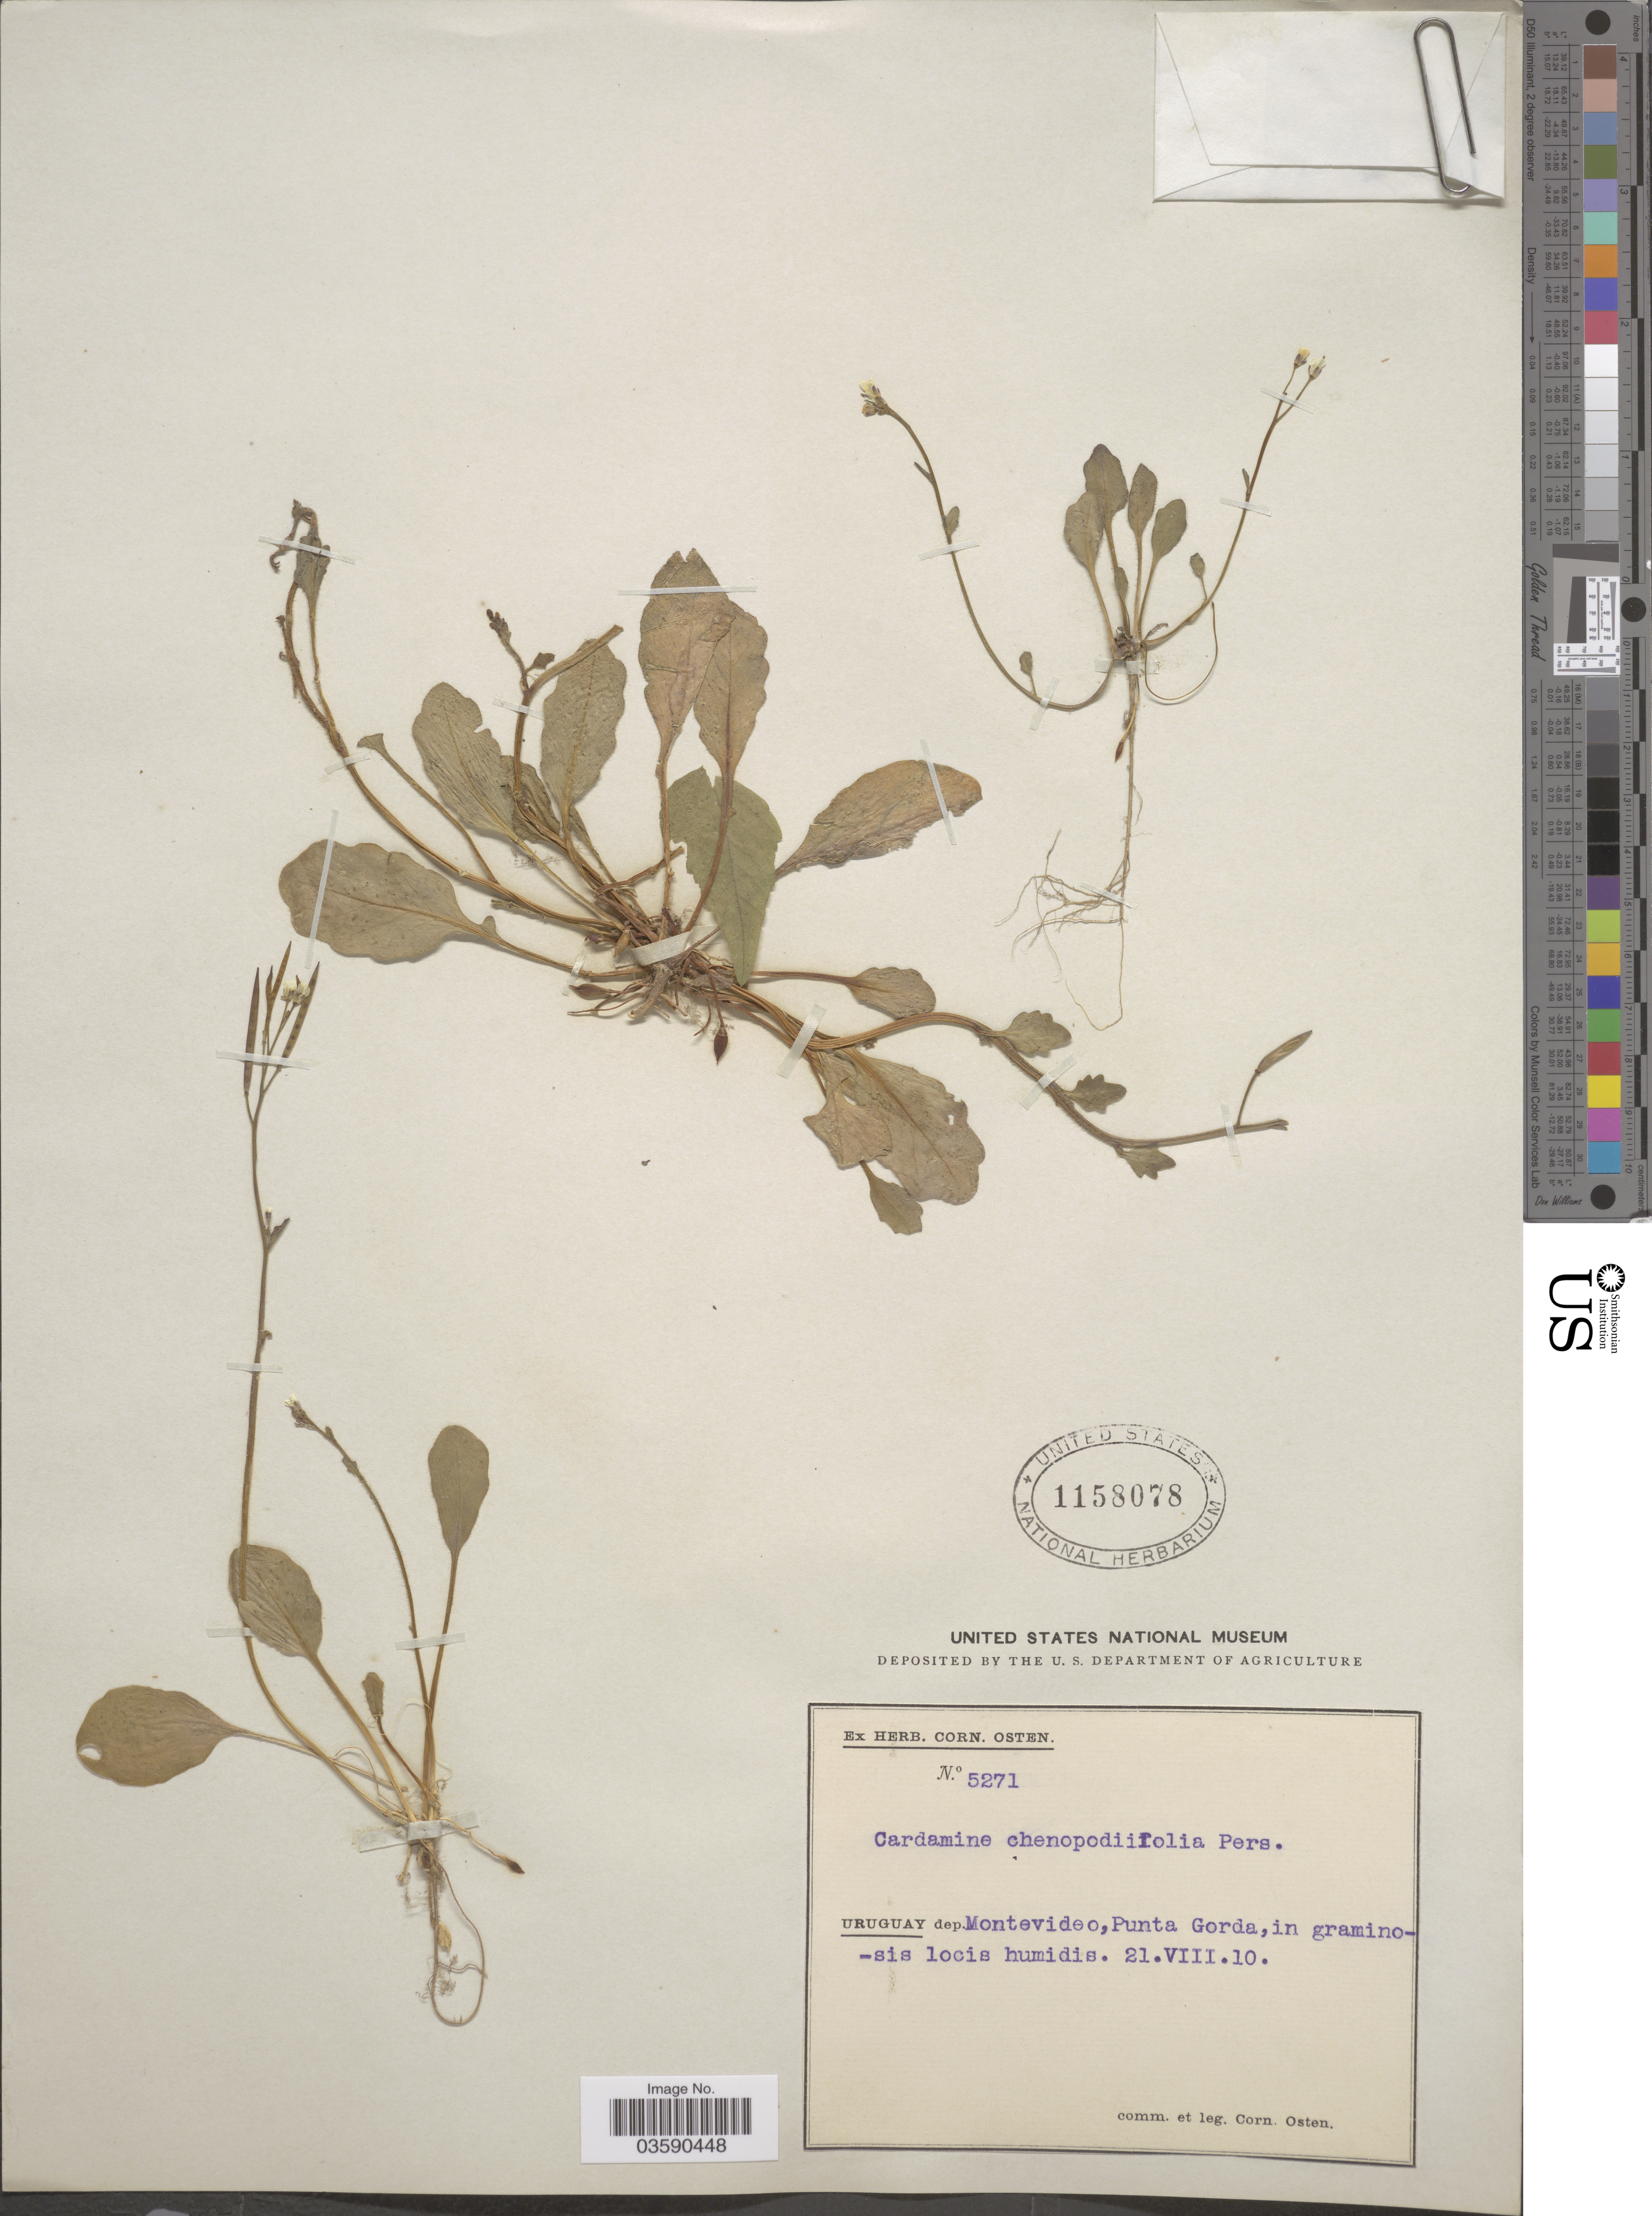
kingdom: Plantae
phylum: Tracheophyta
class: Magnoliopsida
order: Brassicales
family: Brassicaceae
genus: Cardamine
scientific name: Cardamine chenopodifolia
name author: Pers.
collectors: C. Osten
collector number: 5271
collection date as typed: Transcribed d/m/y: 21/8/10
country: Uruguay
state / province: Montevideo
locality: Dep. Montevideo, Punta Gorda, in graminosis locis humidis.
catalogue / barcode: US 1158078